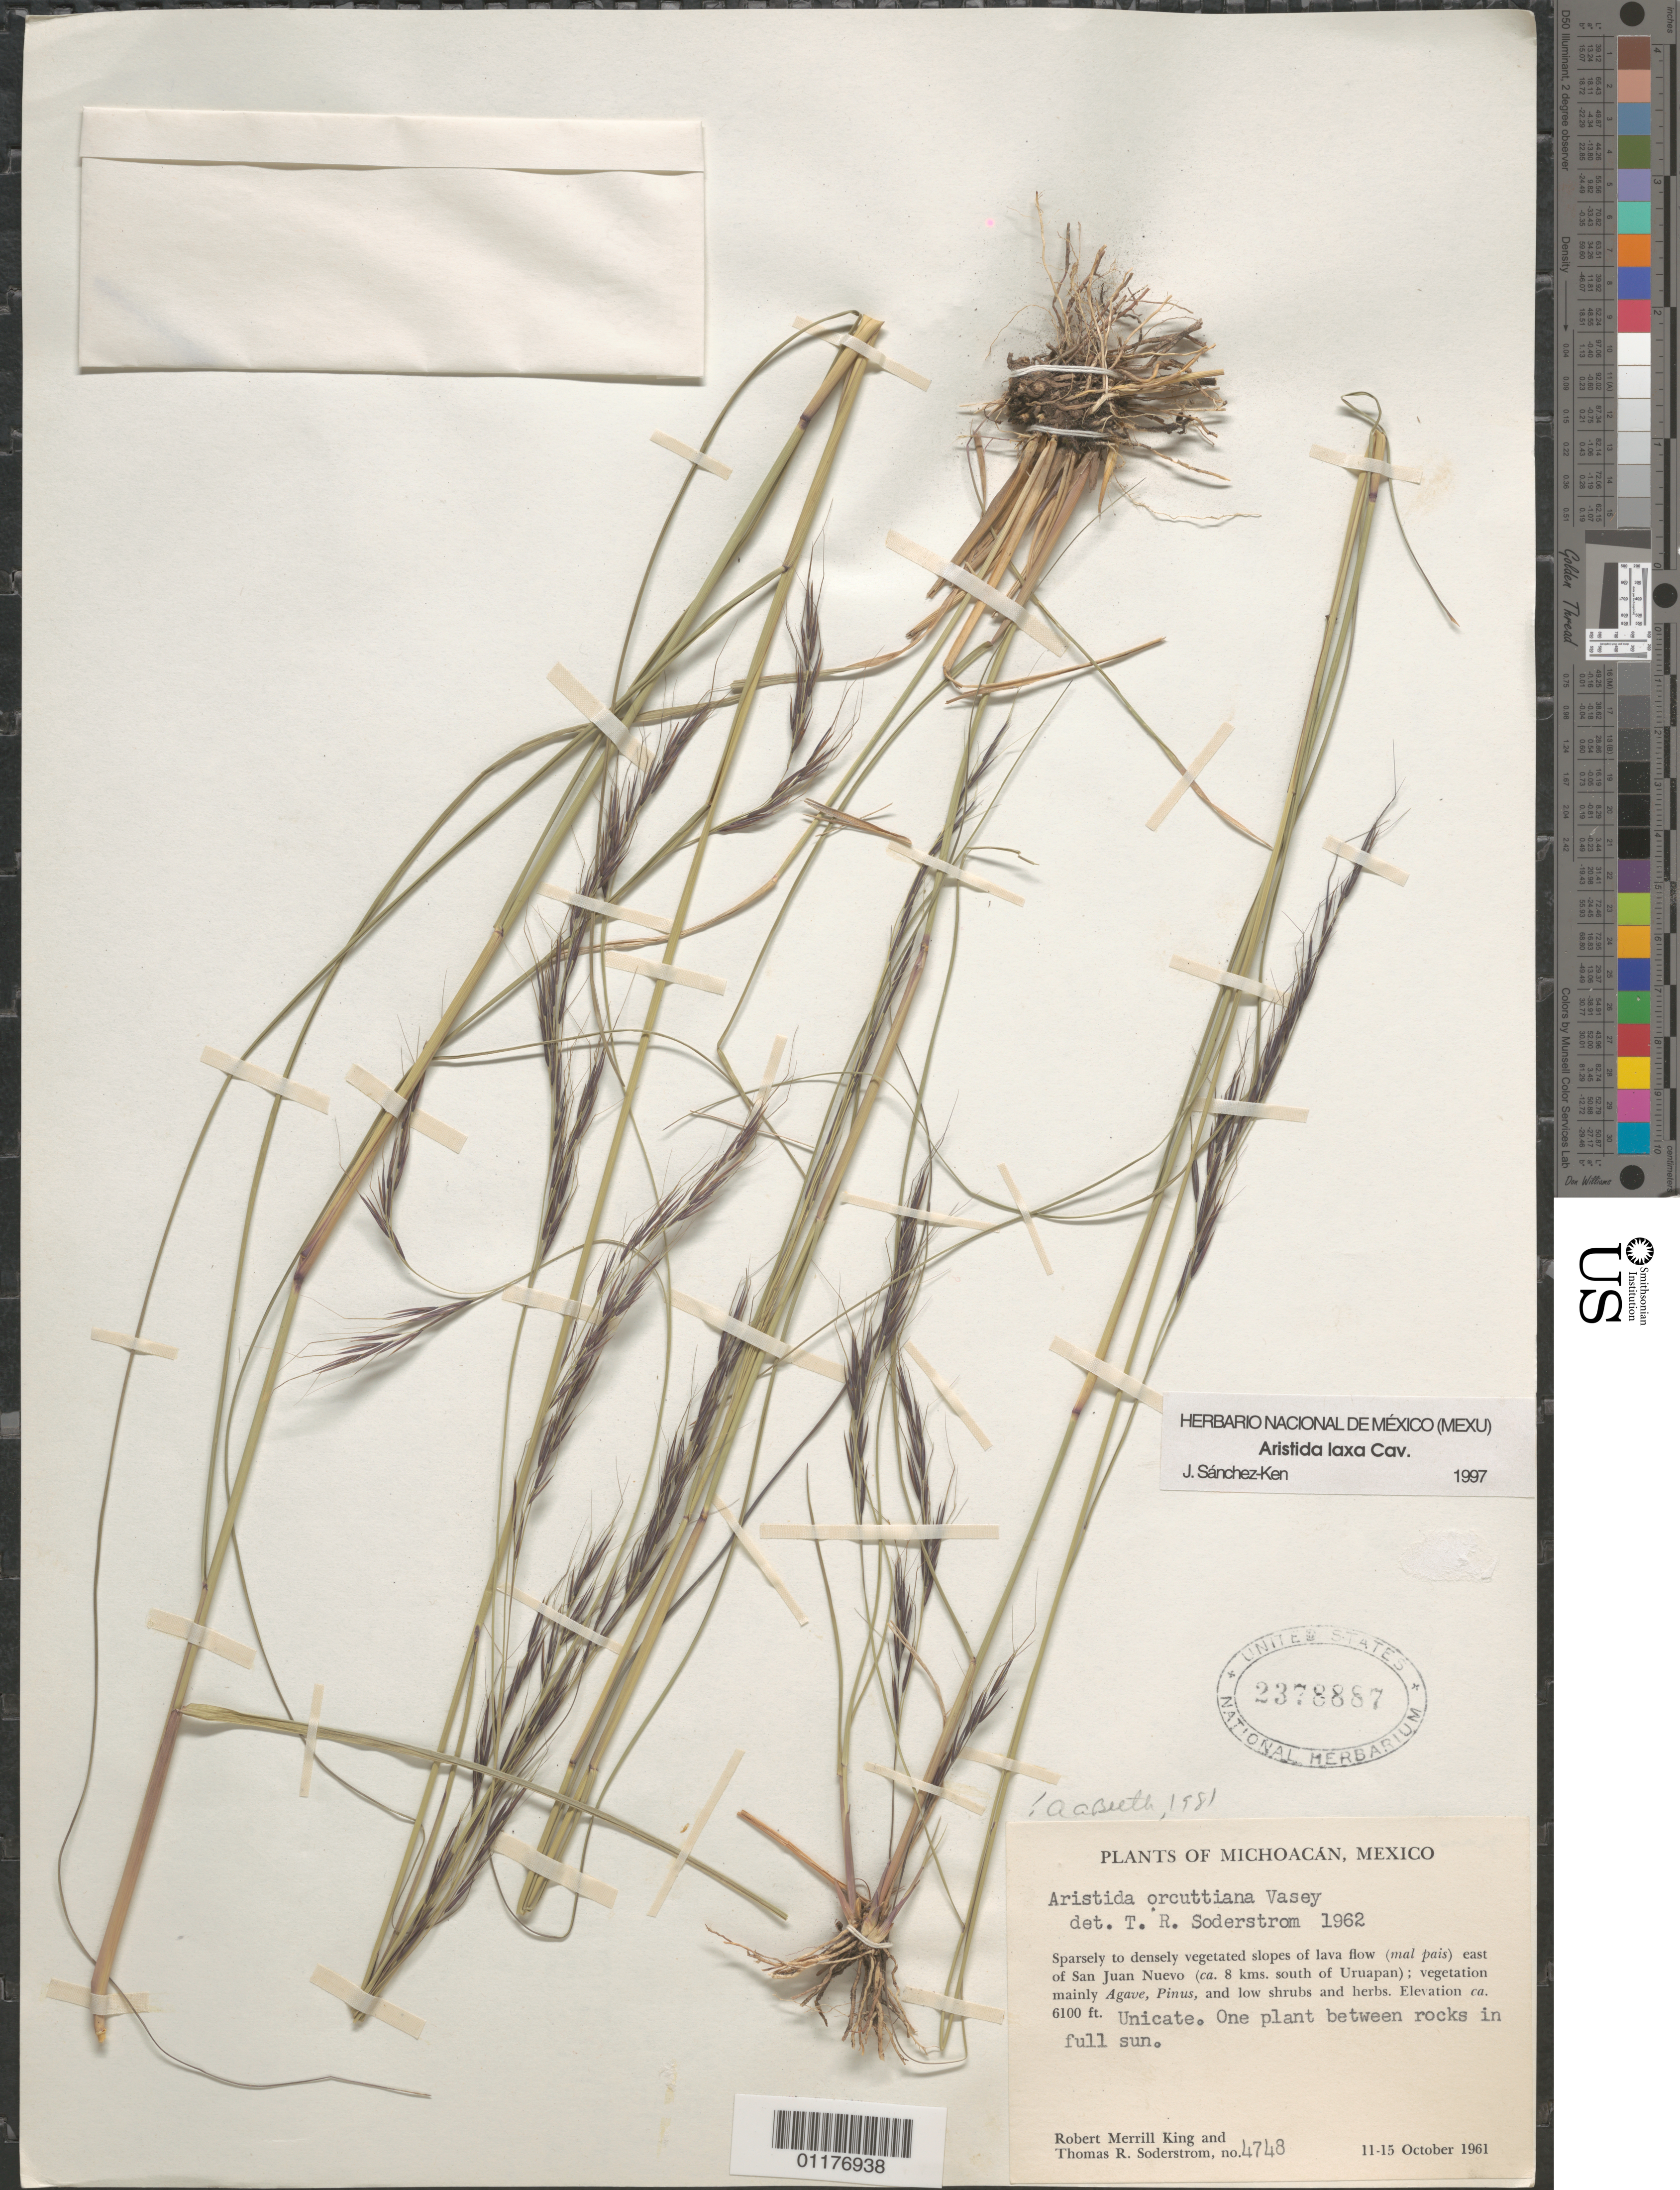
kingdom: Plantae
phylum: Tracheophyta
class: Liliopsida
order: Poales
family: Poaceae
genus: Aristida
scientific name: Aristida laxa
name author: Cav.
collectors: R. M. King & T. R. Soderstrom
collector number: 4748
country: Mexico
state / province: Michoacán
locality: E of San Juan Nuevo, S of Uruapan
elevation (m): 1859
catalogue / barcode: US 2378887